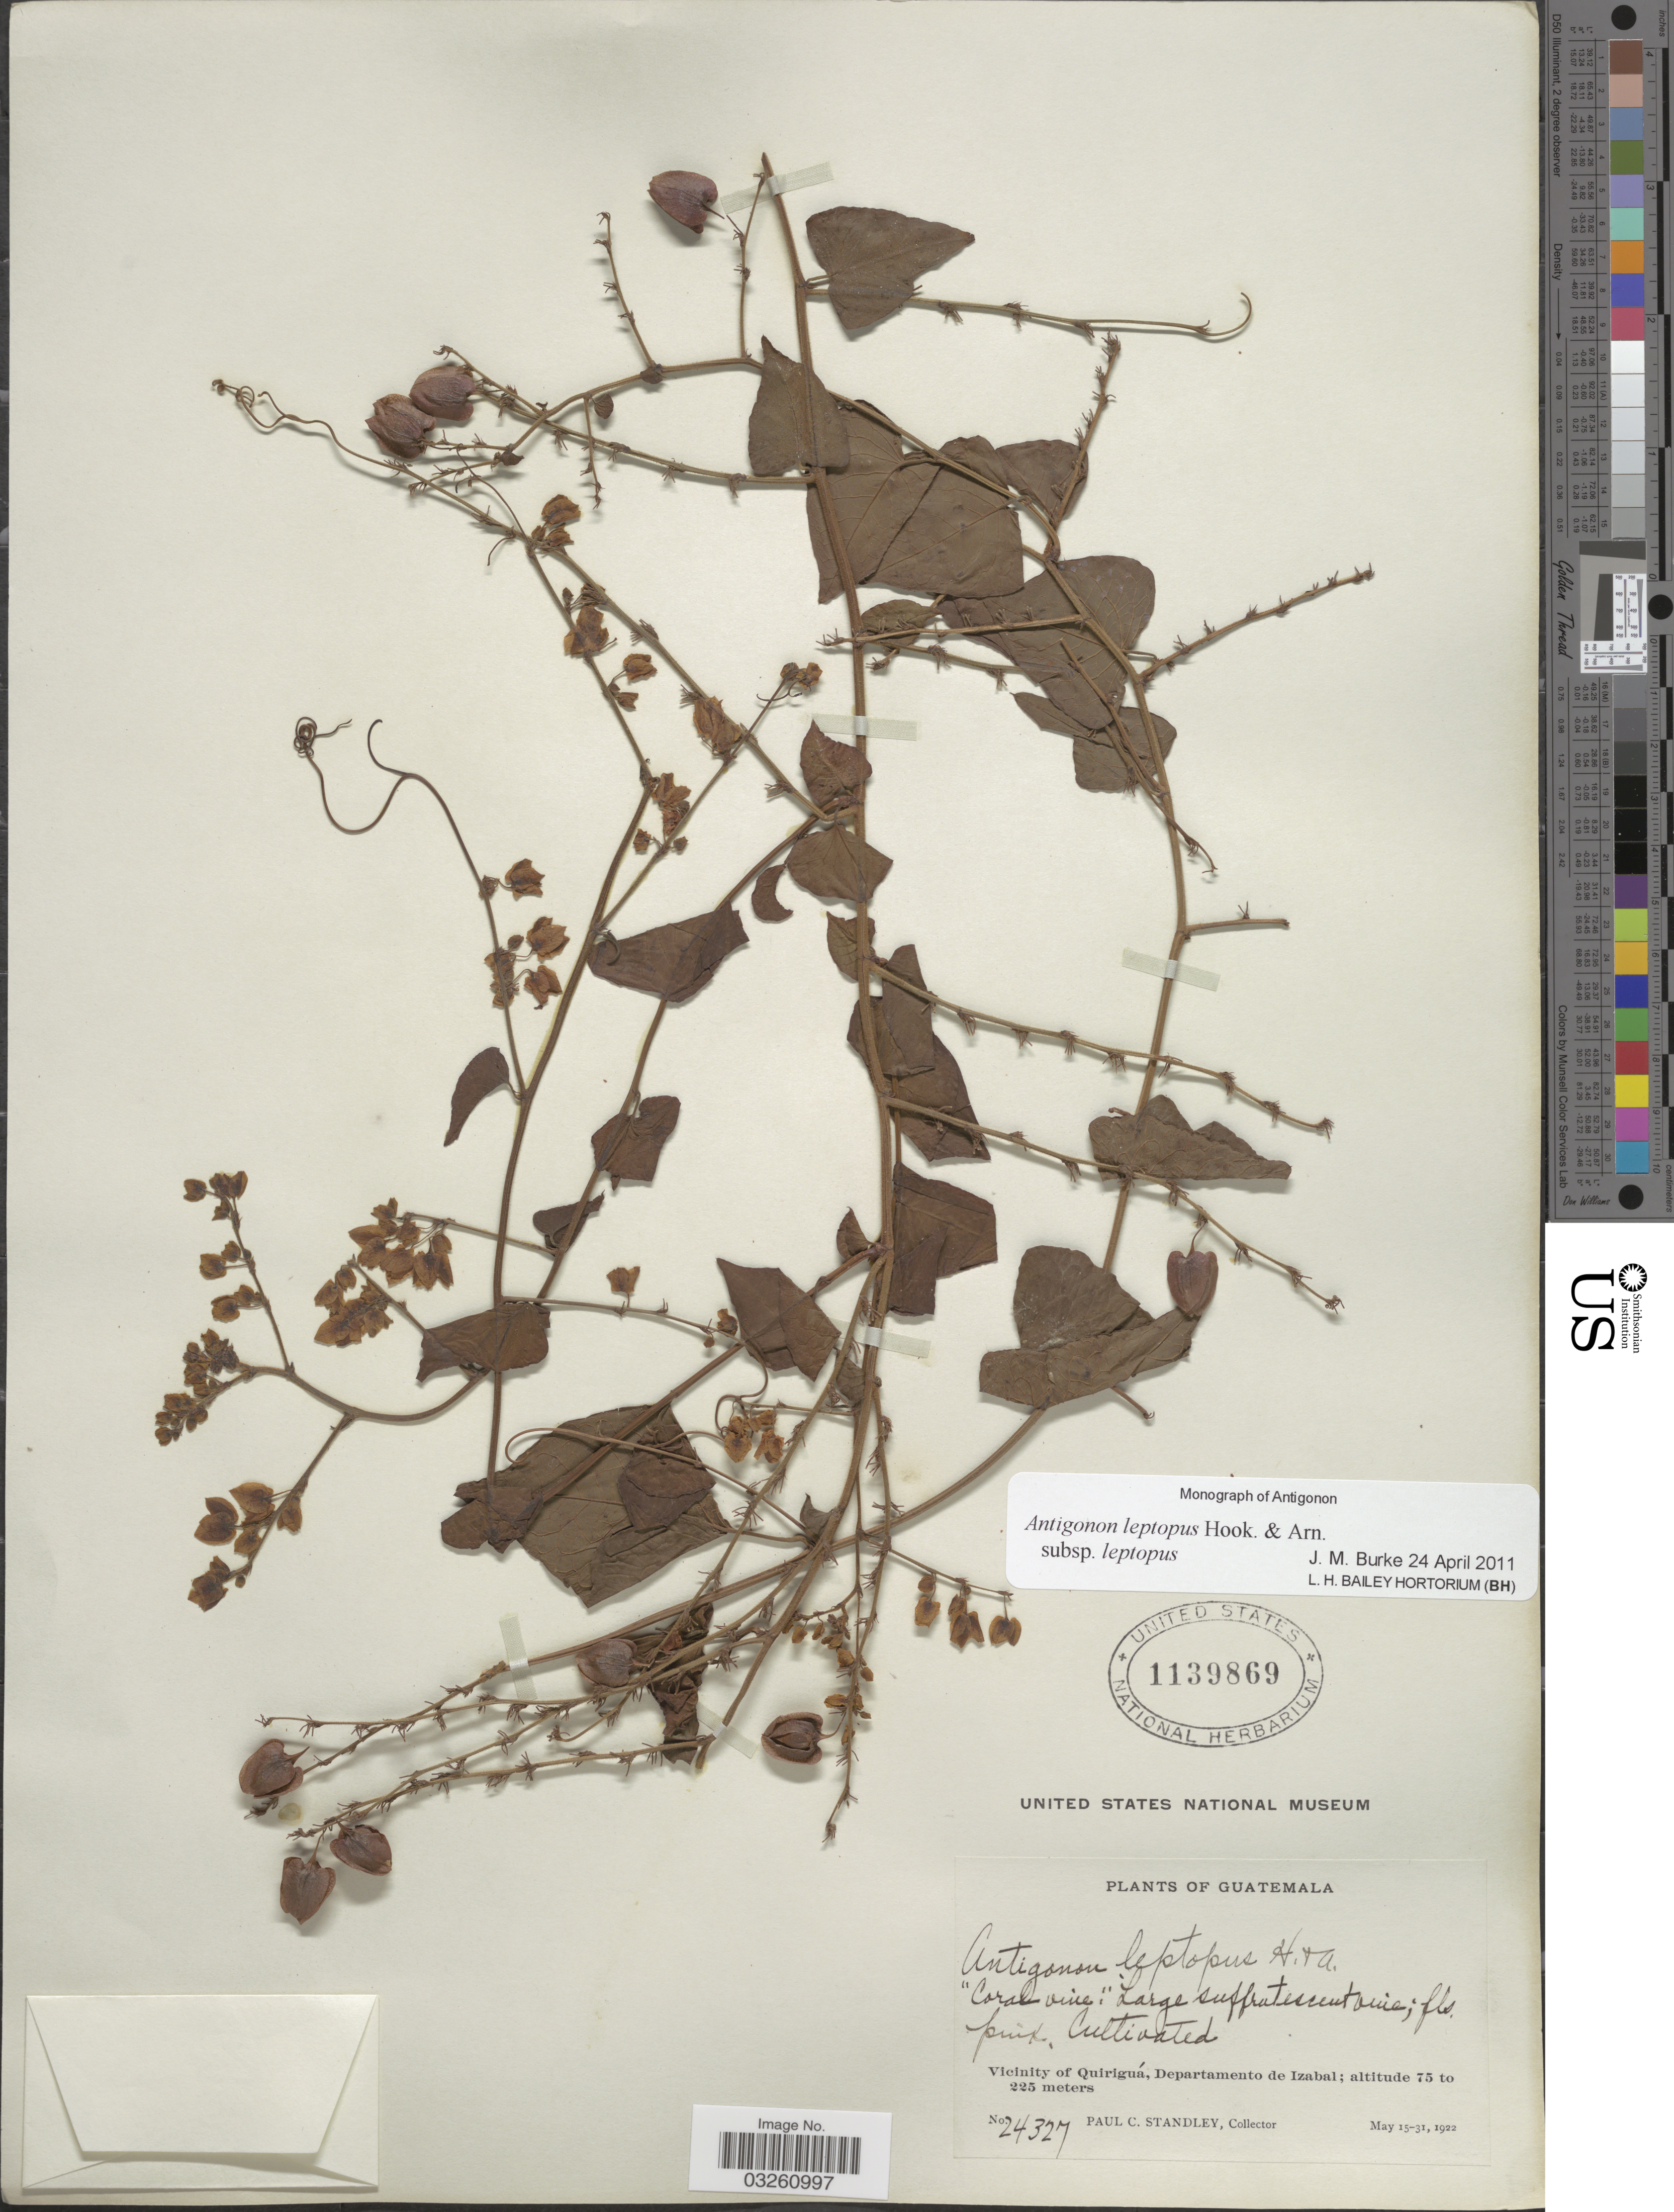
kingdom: Plantae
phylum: Tracheophyta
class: Magnoliopsida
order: Caryophyllales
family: Polygonaceae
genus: Antigonon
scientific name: Antigonon leptopus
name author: Hook. & Arn.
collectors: P. C. Standley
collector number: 24327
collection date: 1922-05-15/1922-05-31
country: Guatemala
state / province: Izabal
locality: Vicinity of Quiriguá, Departamento de Izabal.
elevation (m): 75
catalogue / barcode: US 1139869